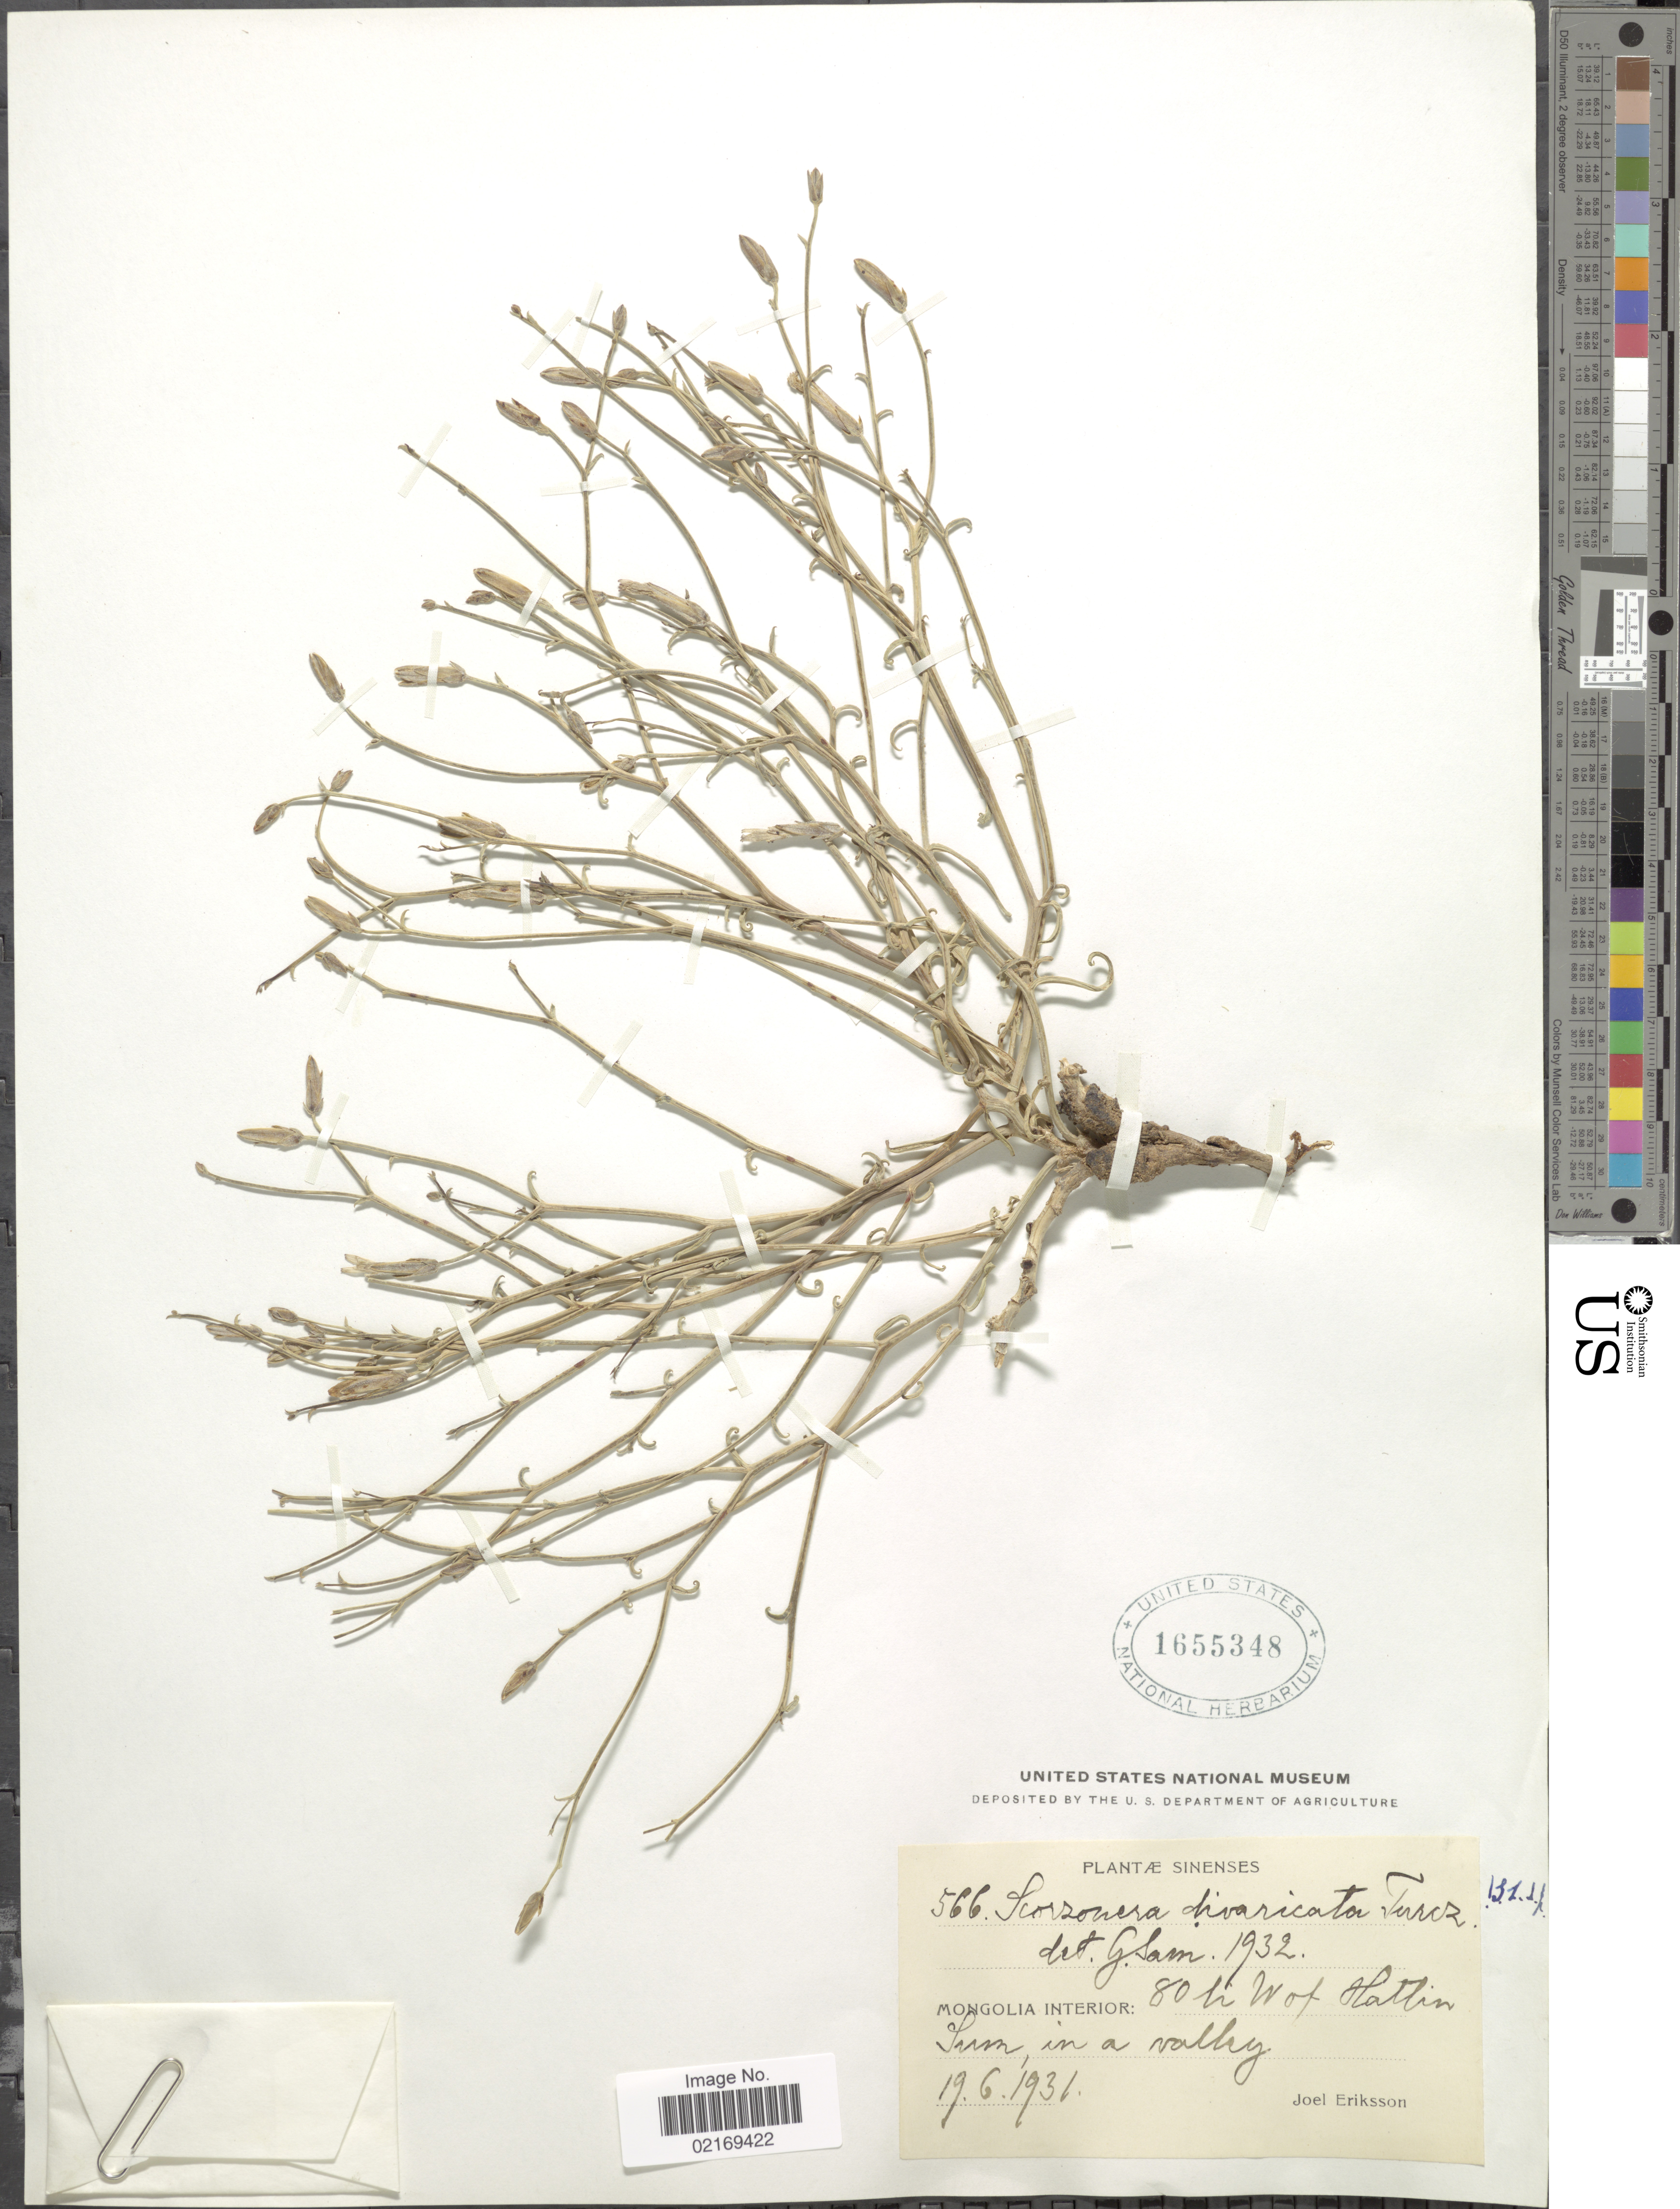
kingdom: Plantae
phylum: Tracheophyta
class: Magnoliopsida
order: Asterales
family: Asteraceae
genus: Scorzonera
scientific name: Scorzonera divaricata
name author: Turcz.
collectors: J. Eriksson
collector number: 566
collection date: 1931-06-19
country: China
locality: Sinenses, Mongolia interior: 80 li [interpreted] W of Hattin Sum, in a valley.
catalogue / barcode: US 1655348